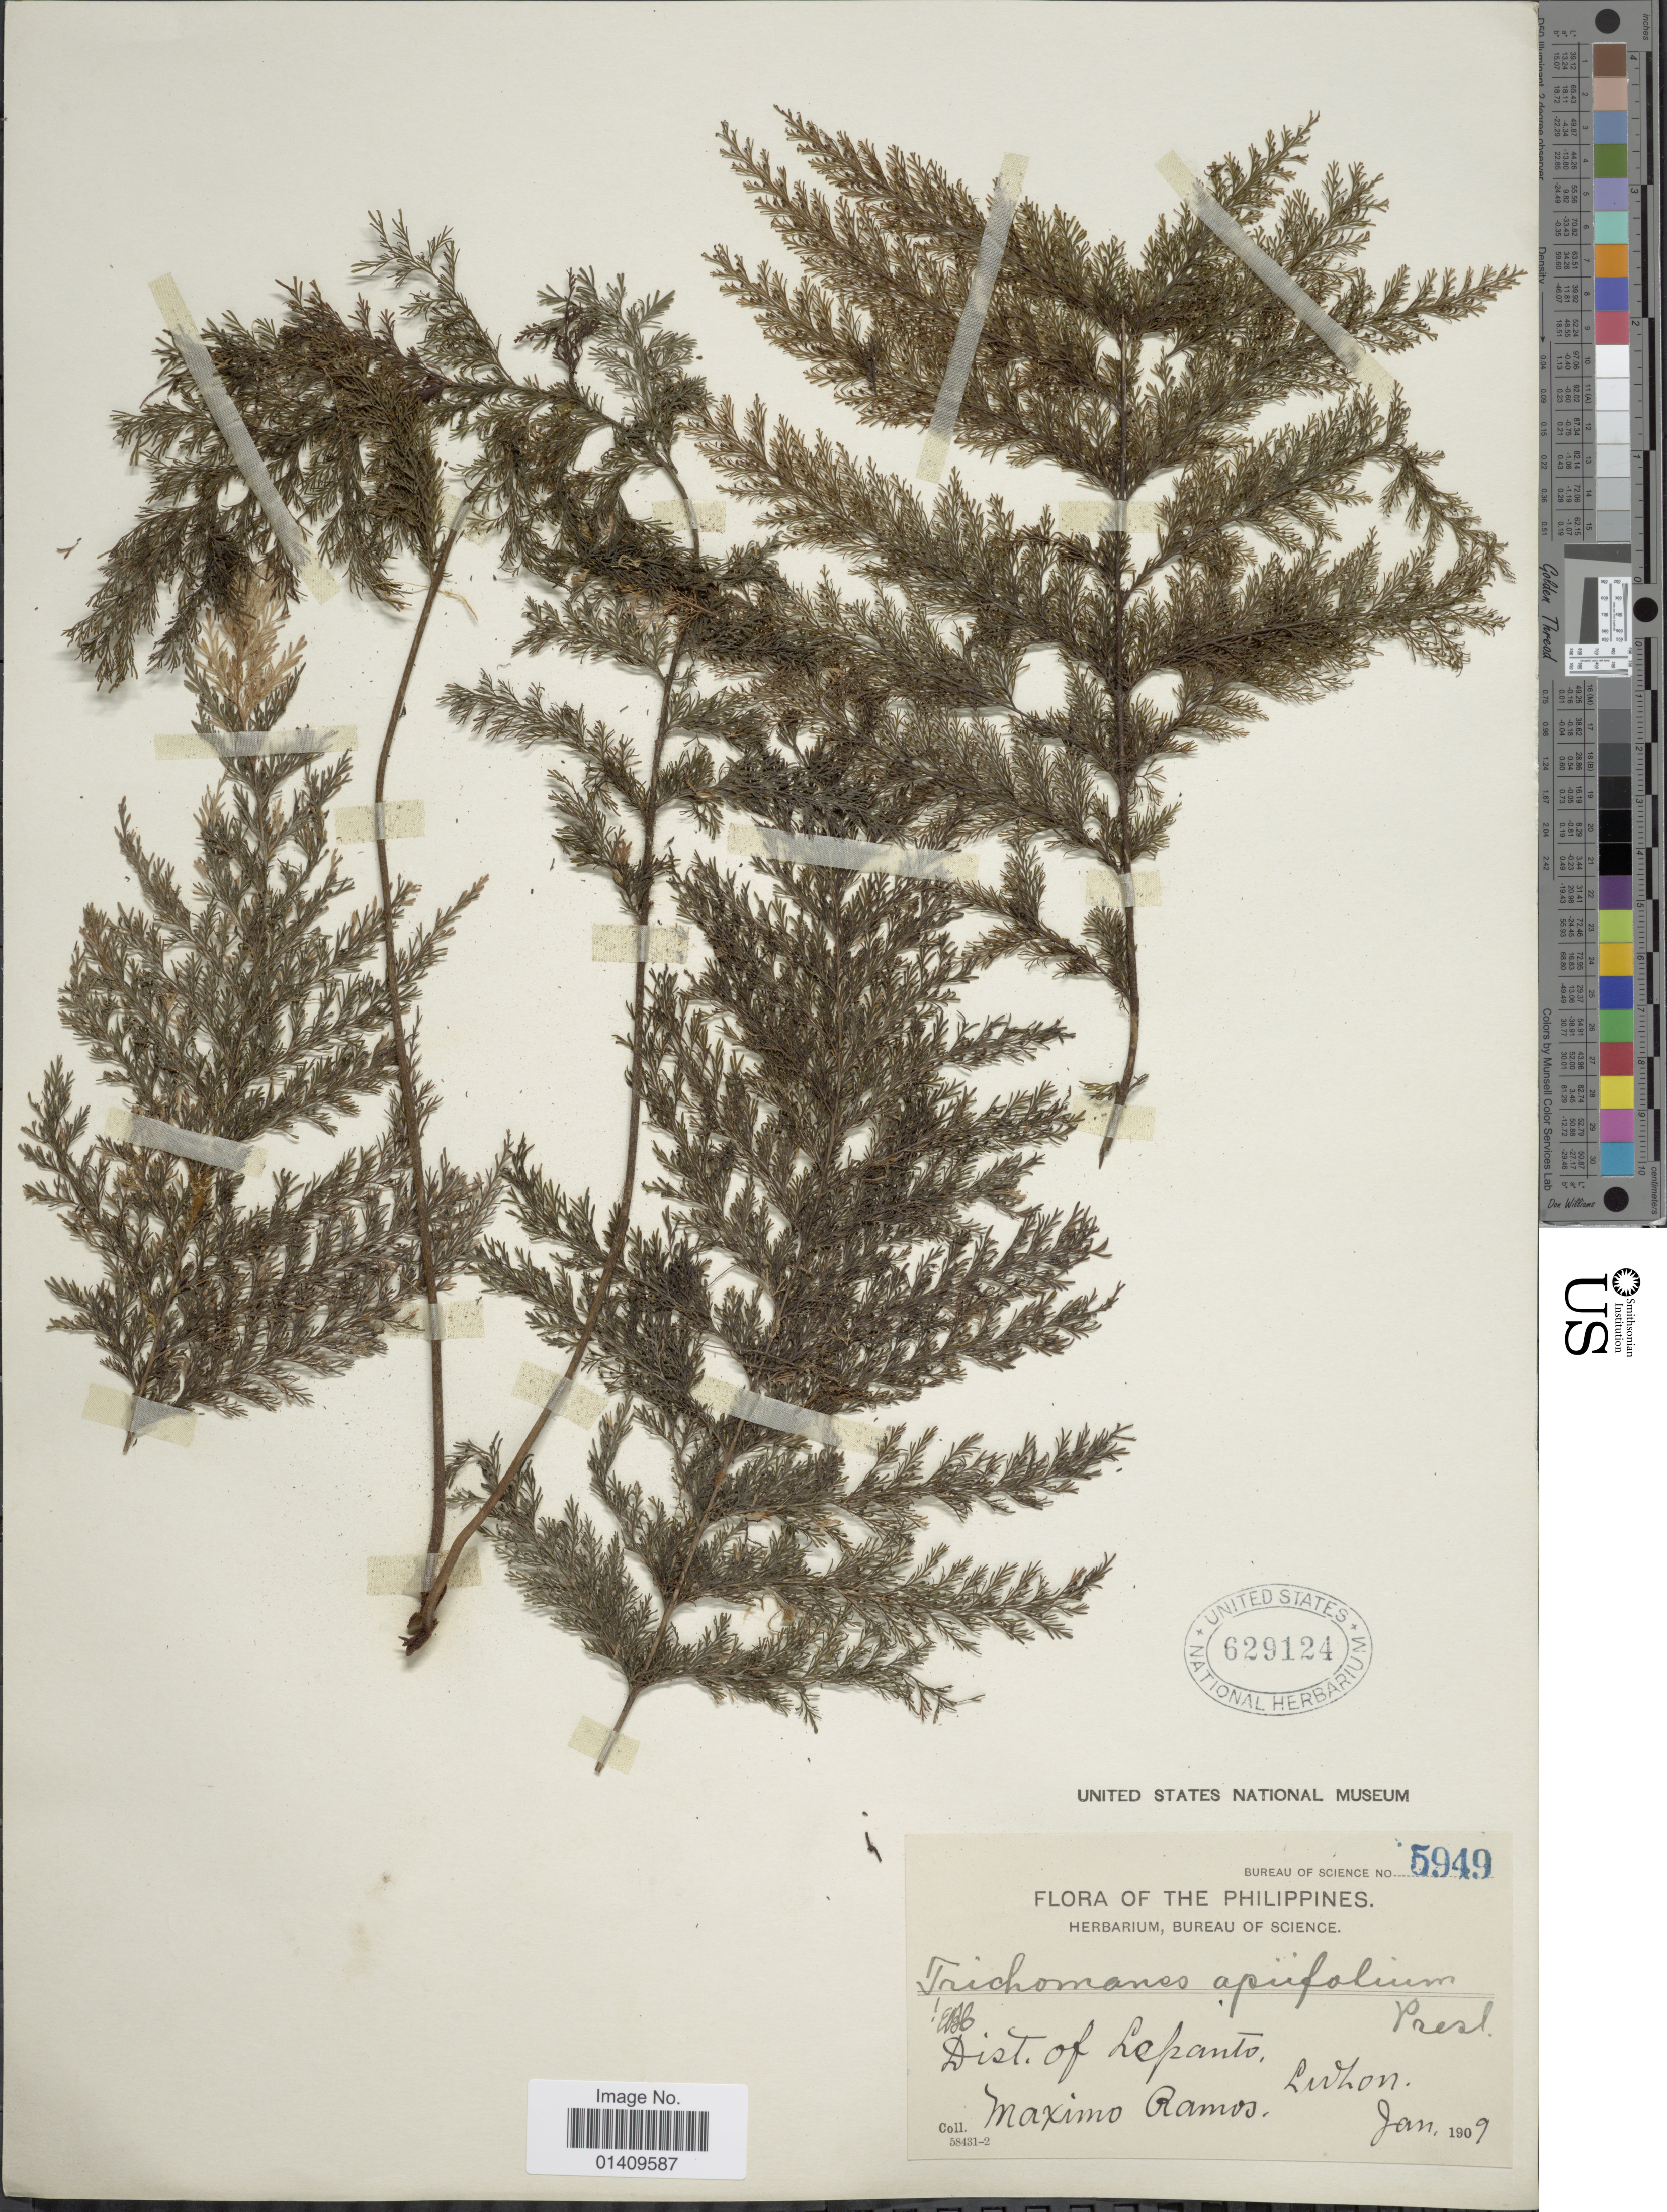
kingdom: Plantae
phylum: Tracheophyta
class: Polypodiopsida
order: Hymenophyllales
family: Hymenophyllaceae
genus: Callistopteris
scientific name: Callistopteris apiifolia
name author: (C. Presl) Copel.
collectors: M. Ramos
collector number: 5949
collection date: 1909-01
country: Philippines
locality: Dist. of Lepanto Luzon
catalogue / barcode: US 629124